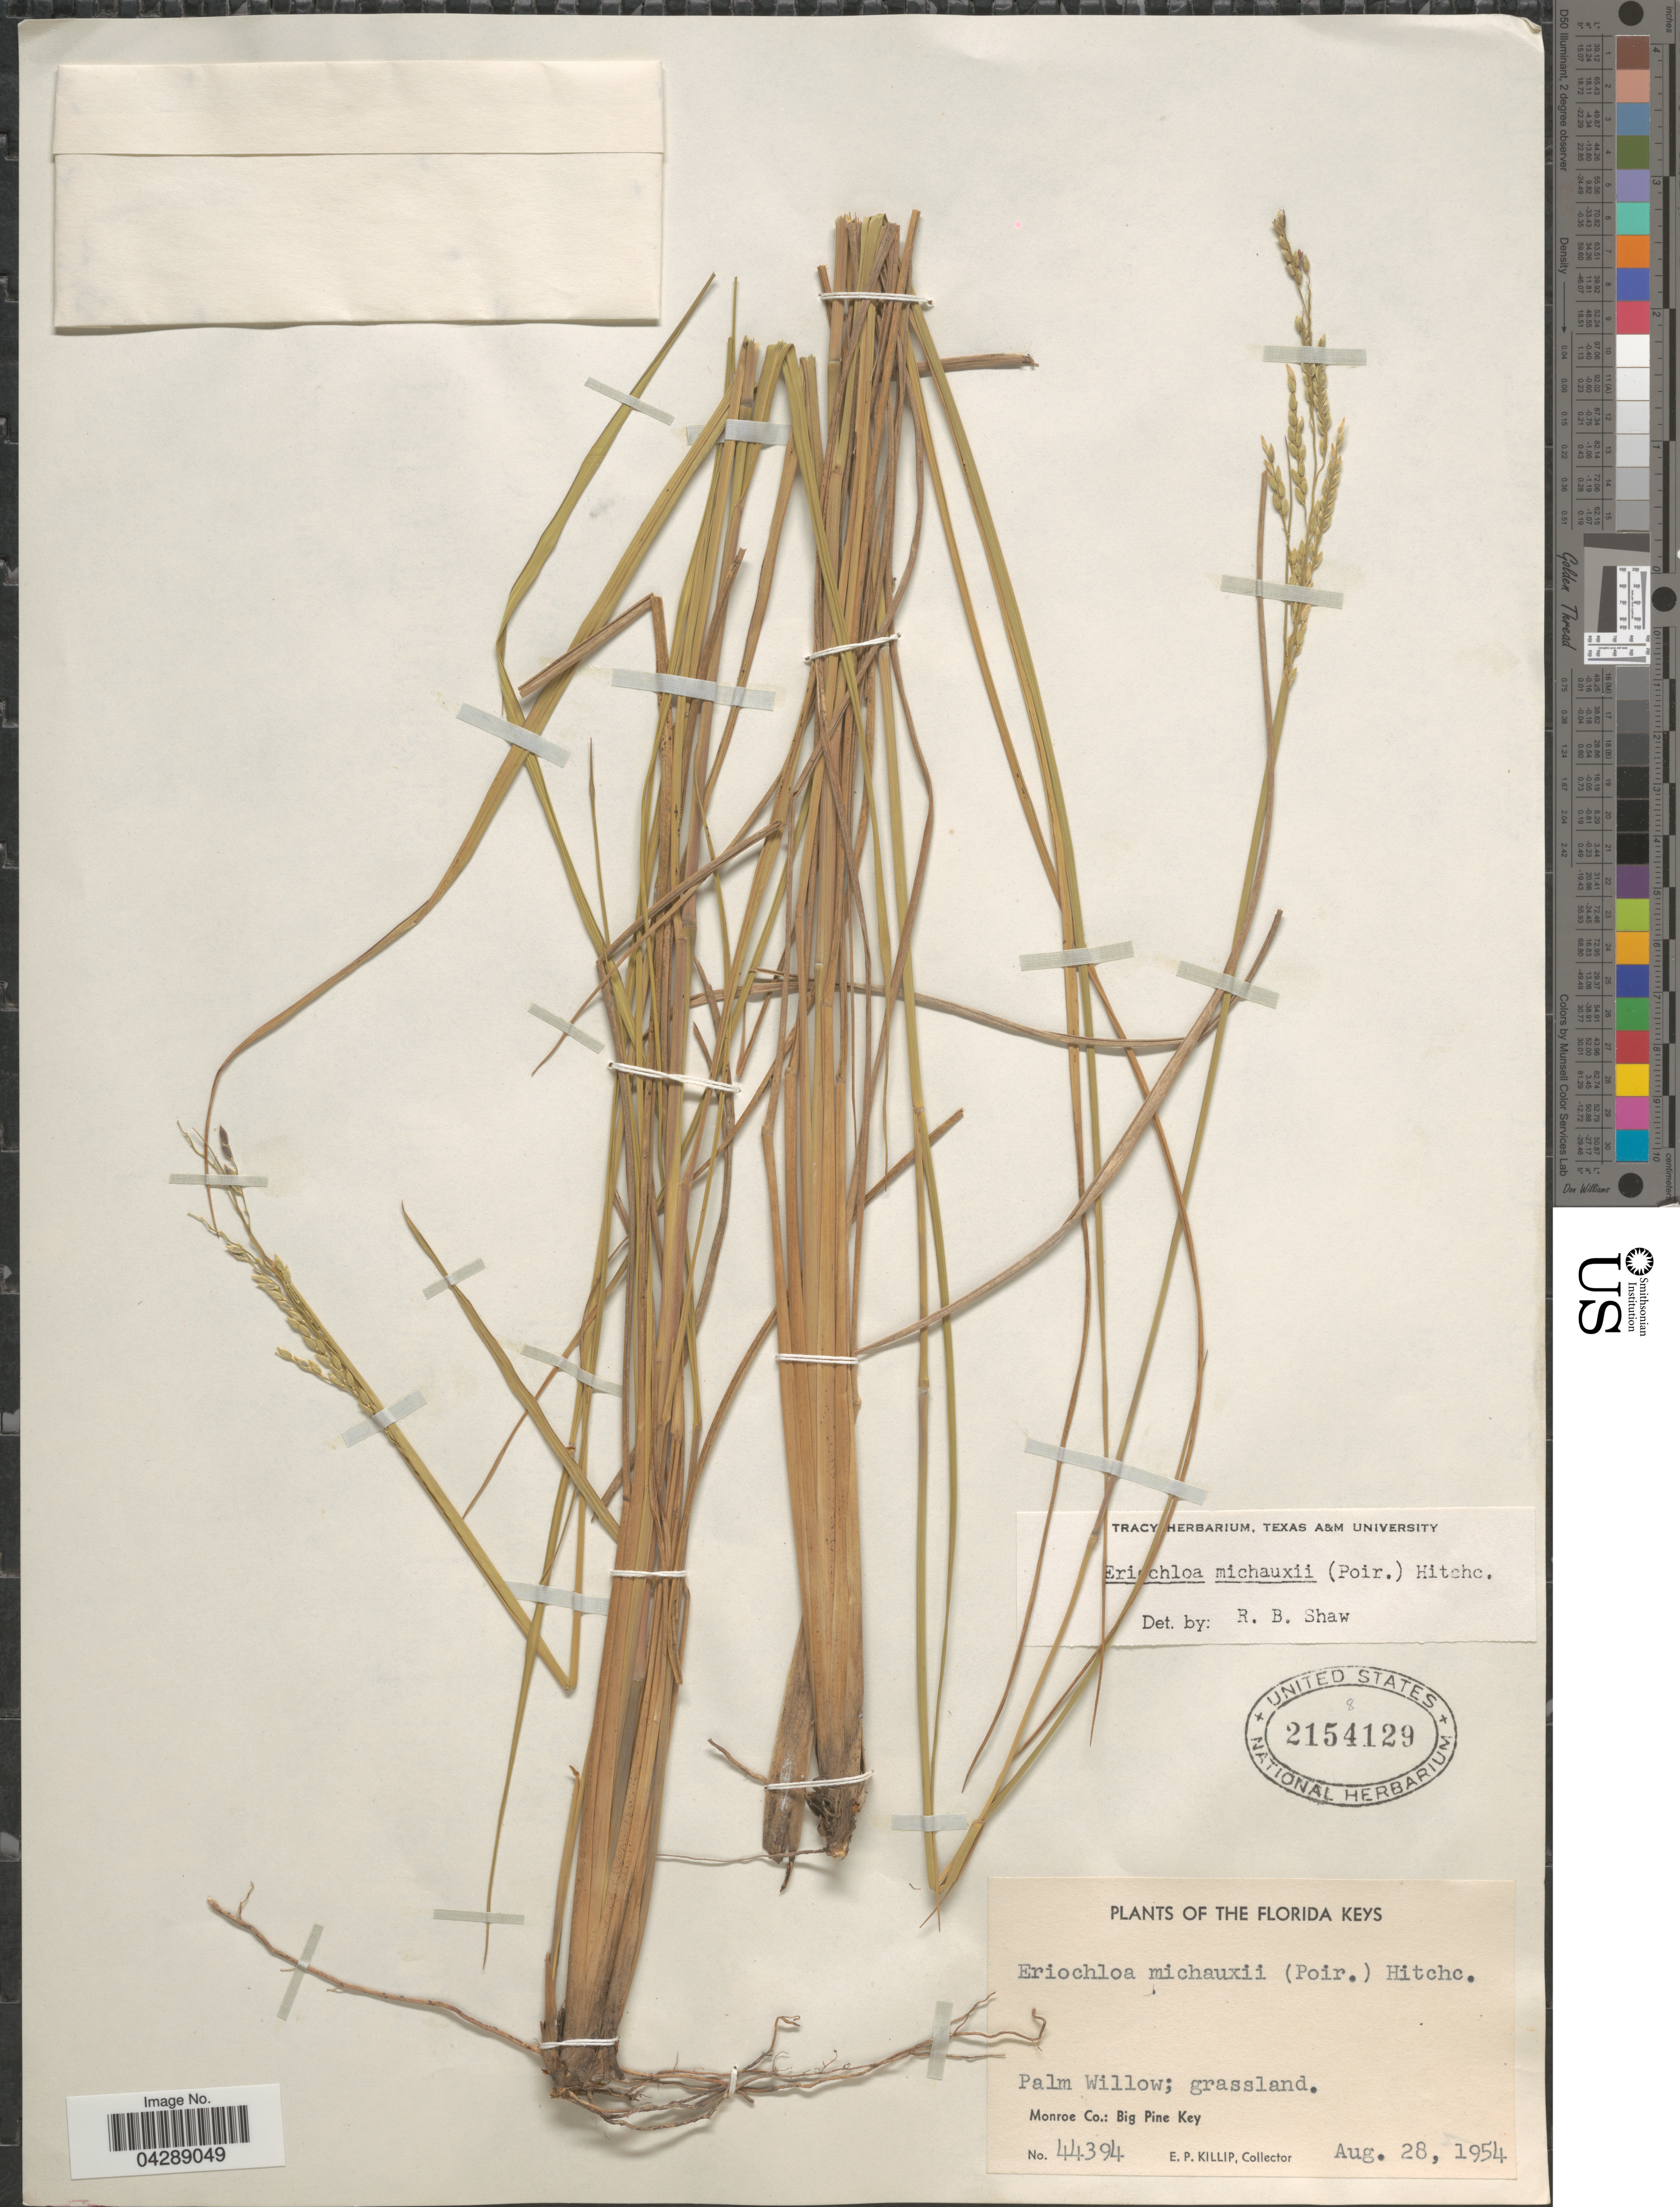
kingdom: Plantae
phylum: Tracheophyta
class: Liliopsida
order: Poales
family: Poaceae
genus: Eriochloa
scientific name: Eriochloa michauxii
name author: (Poir.) Hitchc.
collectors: E. P. Killip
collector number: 44394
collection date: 1954-08-28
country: United States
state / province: Florida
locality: The Florida Keys. Palm Willow. Monroe Co.: Big Pine Key.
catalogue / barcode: US 2154129